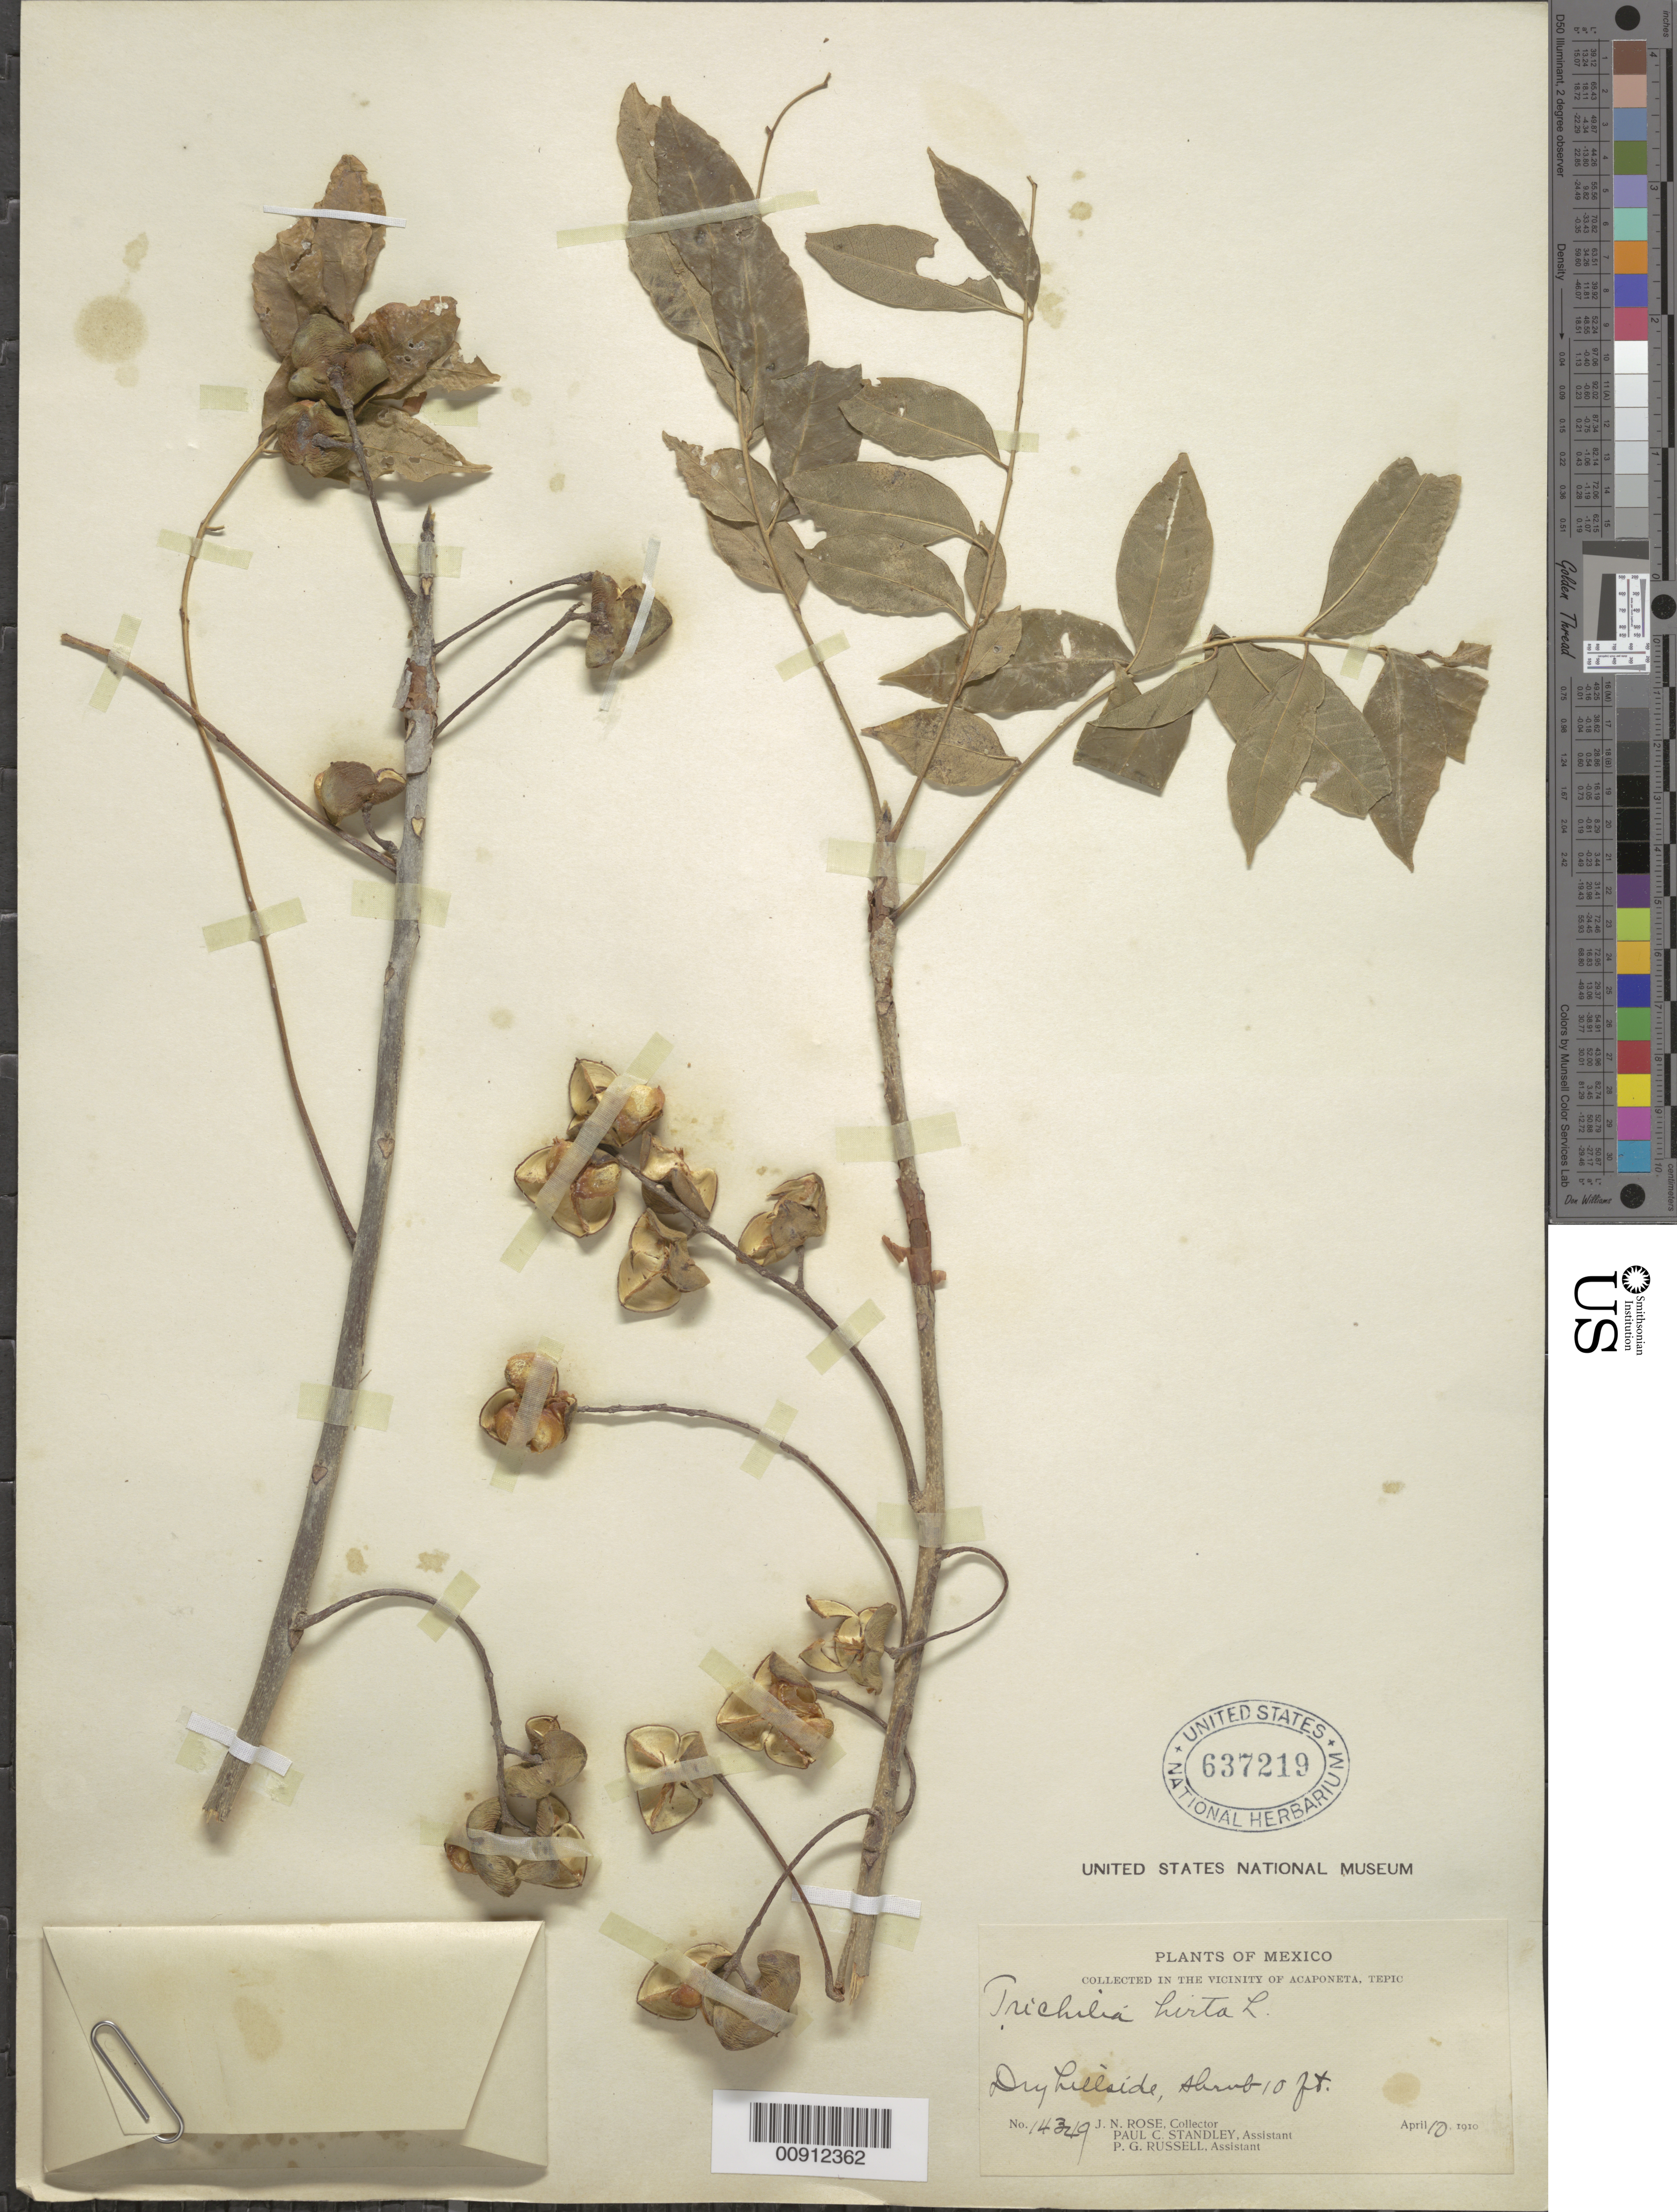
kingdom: Plantae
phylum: Tracheophyta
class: Magnoliopsida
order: Sapindales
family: Meliaceae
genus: Trichilia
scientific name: Trichilia hirta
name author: L.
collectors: J. N. Rose, P. C. Standley & P. G. Russell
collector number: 14349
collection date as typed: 10 Apr 1910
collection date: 1910-04-10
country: Mexico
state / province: Nayarit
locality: Vicinity of Acaponeta, Tepic.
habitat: Dry hillside.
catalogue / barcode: US 637219